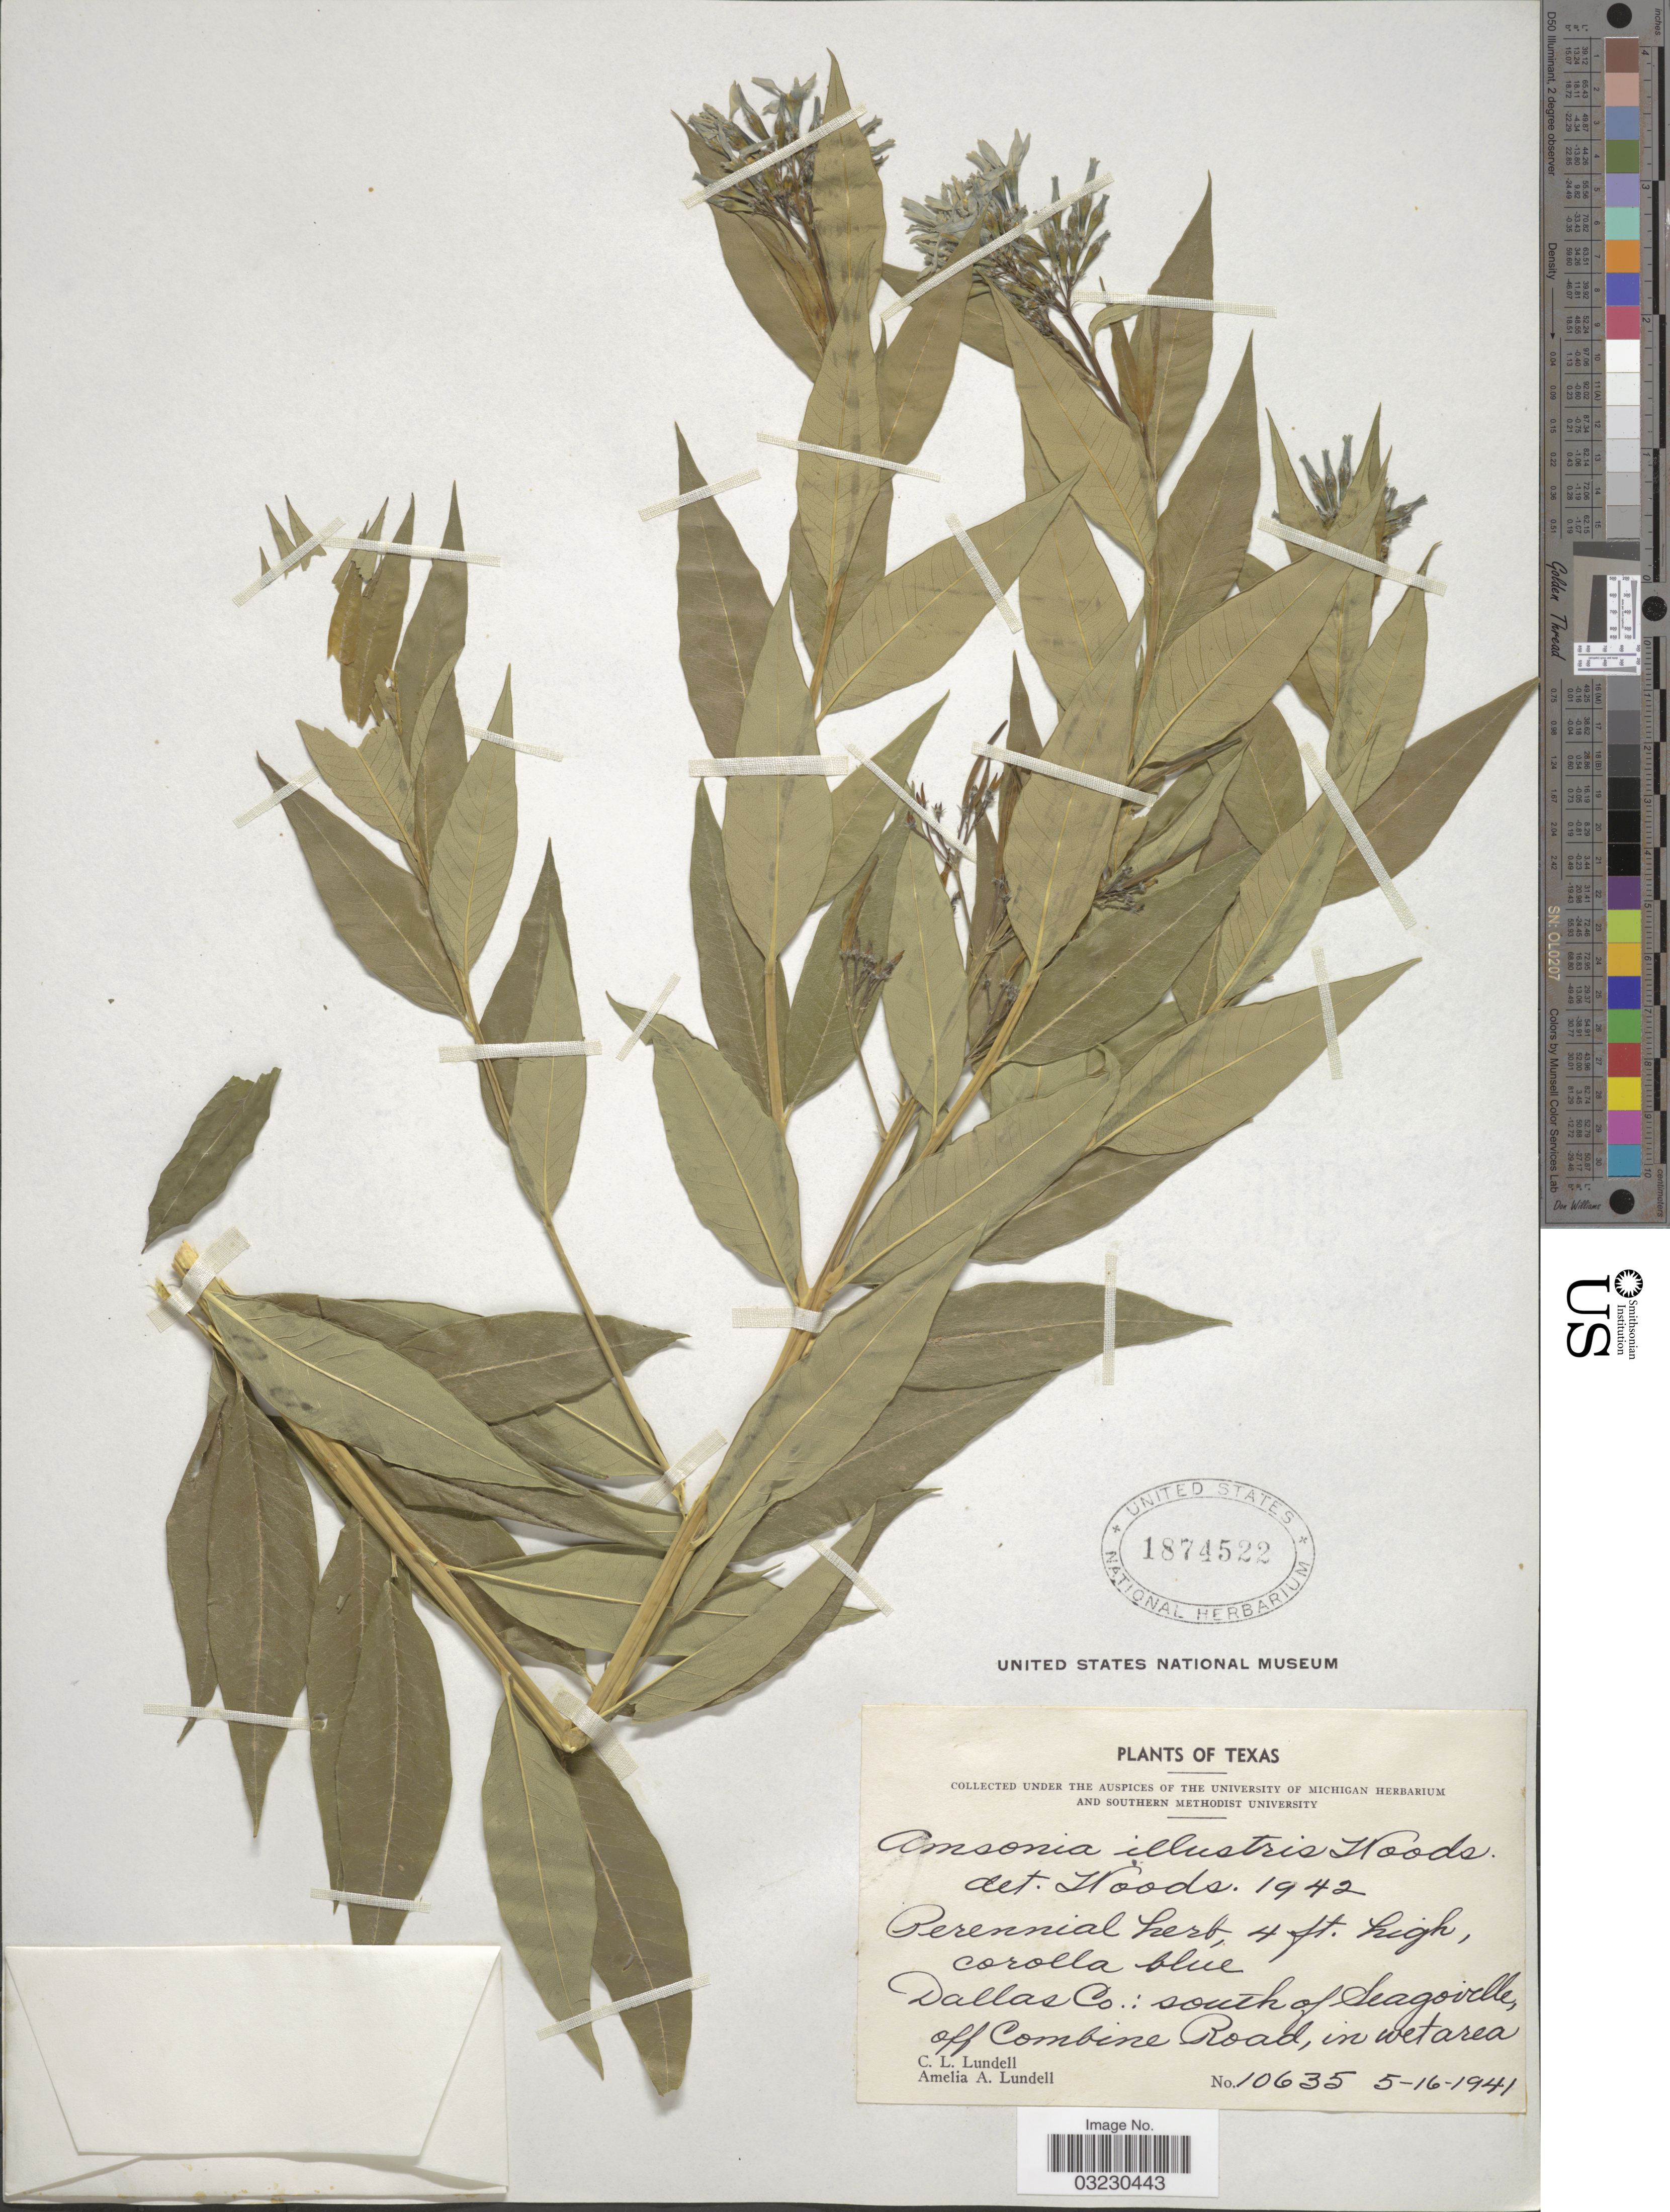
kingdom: Plantae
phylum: Tracheophyta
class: Magnoliopsida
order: Gentianales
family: Apocynaceae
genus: Amsonia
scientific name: Amsonia illustris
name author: Woodson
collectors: C. L. Lundell & A. A. Lundell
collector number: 10635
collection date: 1941-05-16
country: United States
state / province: Texas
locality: Dallas Co.: south of Seagoville, off Combine Road, in wet area.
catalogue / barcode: US 1874522